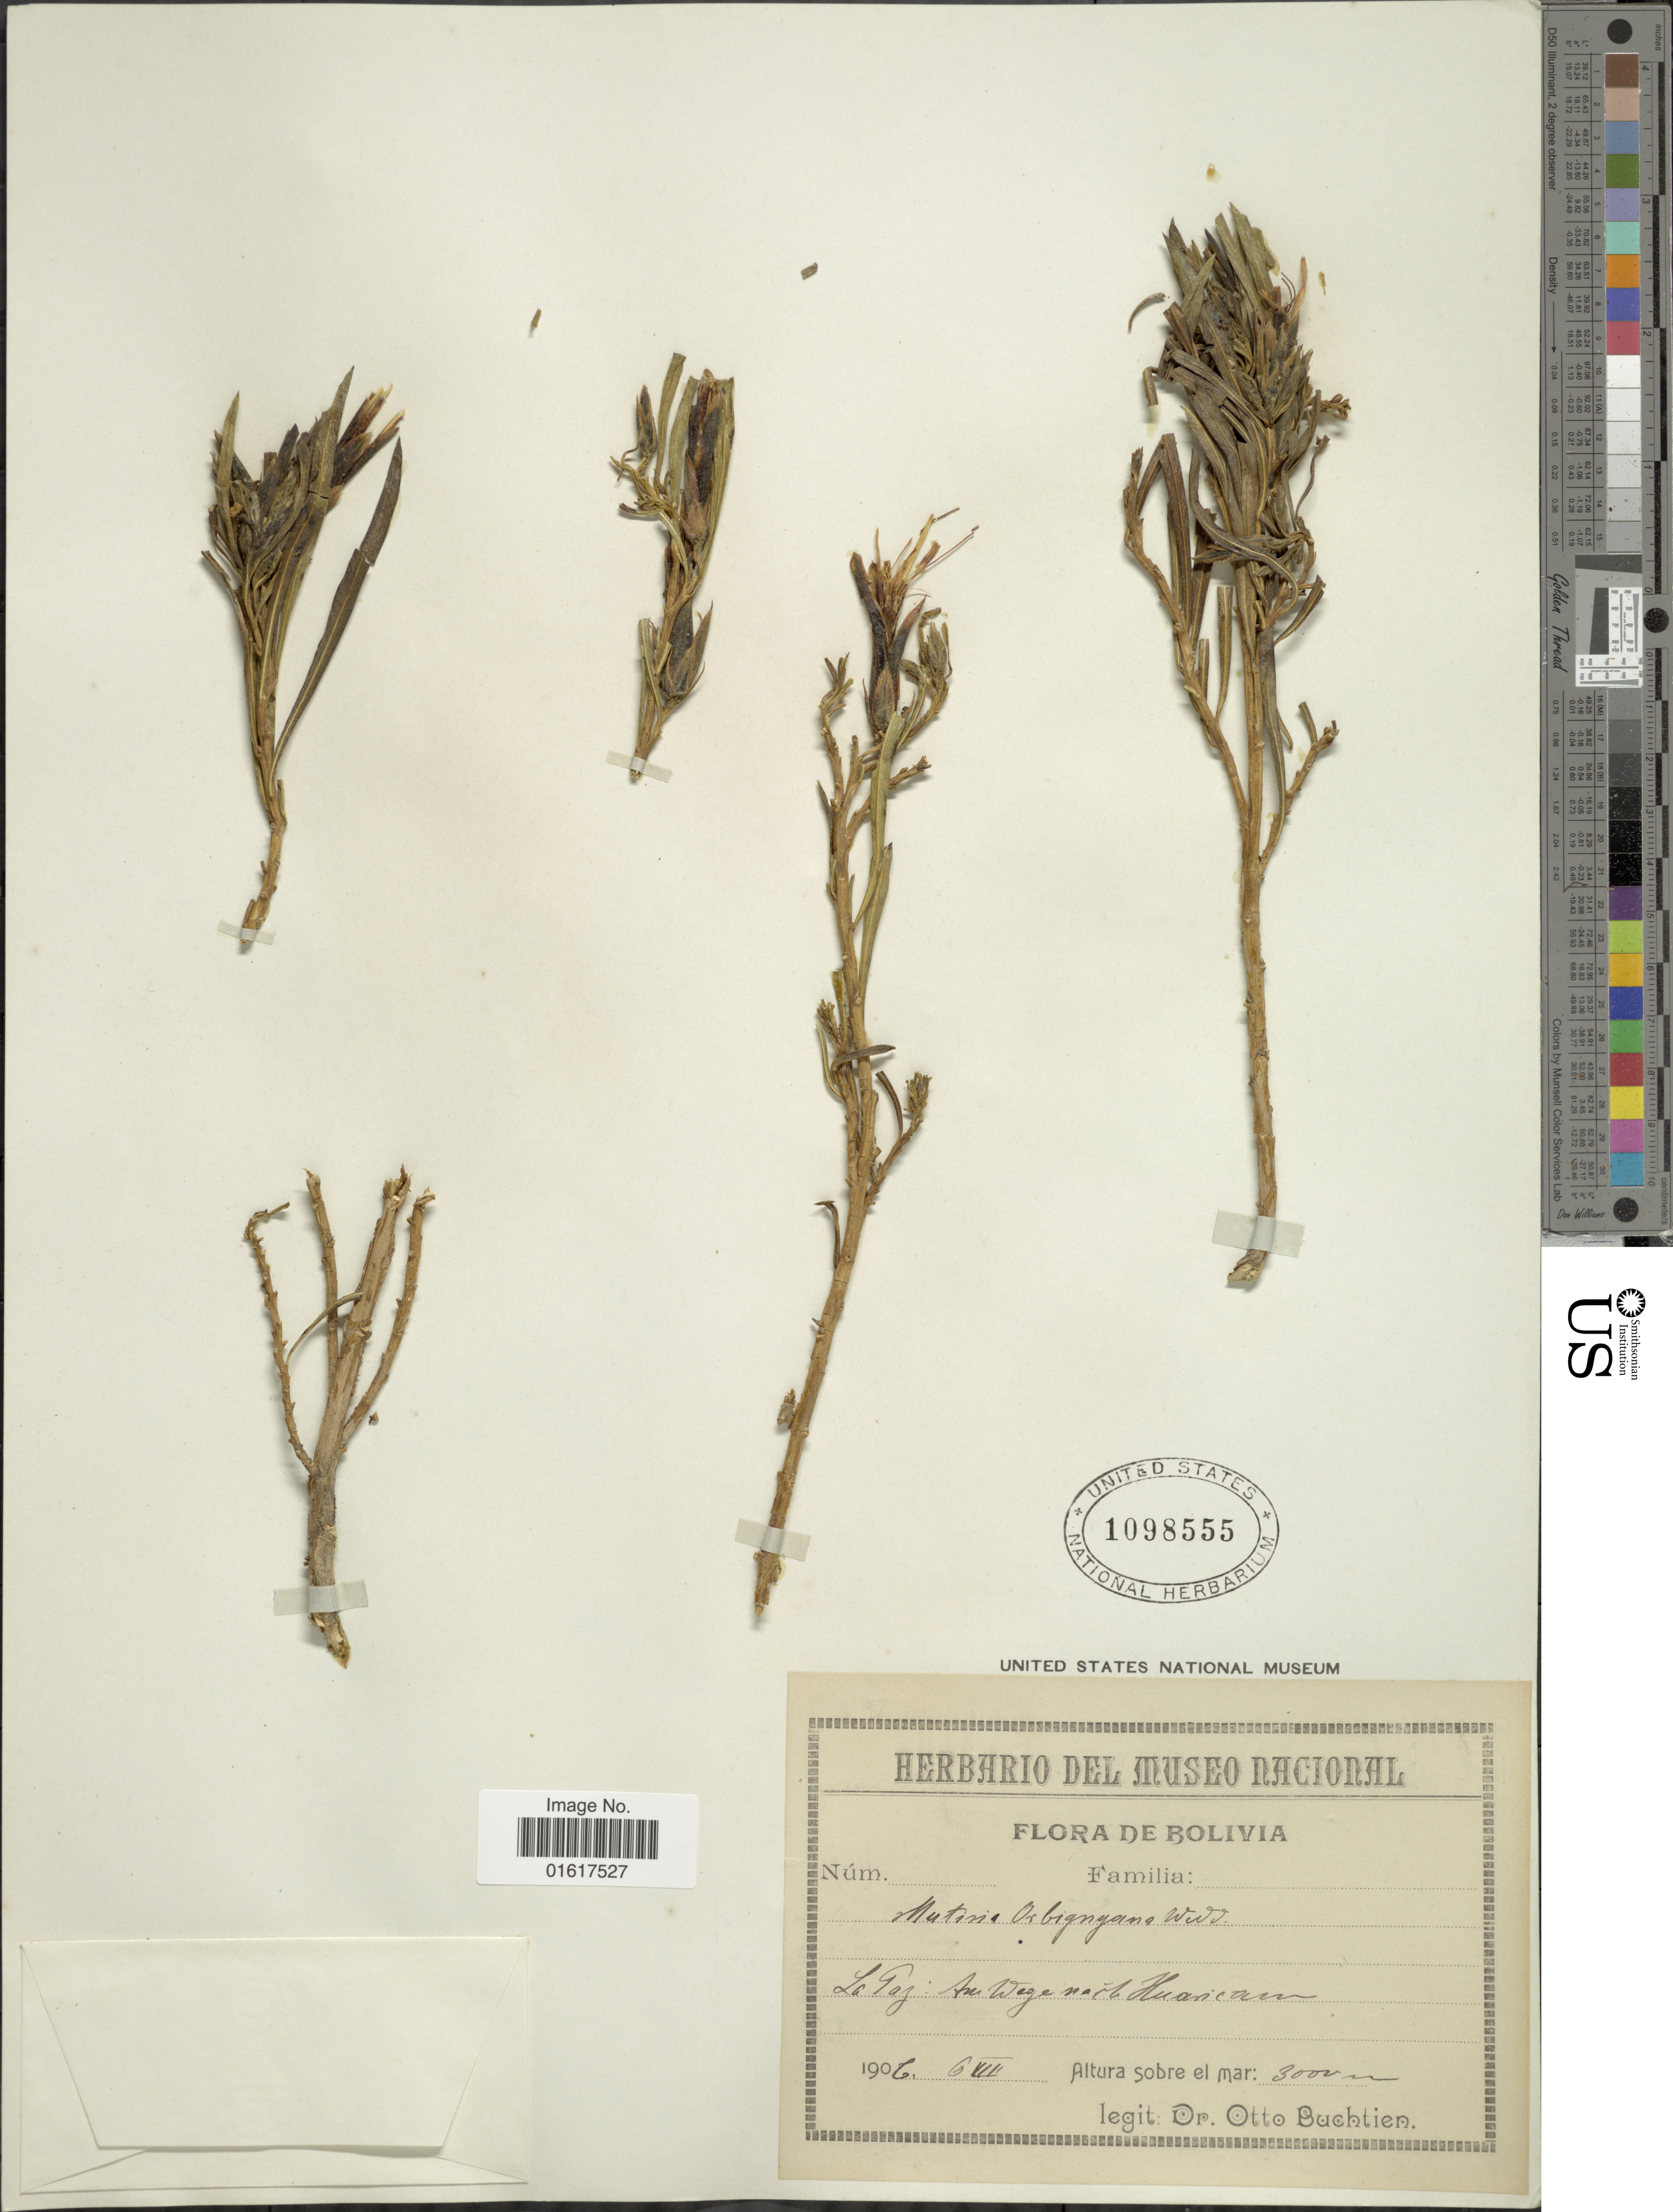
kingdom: Plantae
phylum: Tracheophyta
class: Magnoliopsida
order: Asterales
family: Asteraceae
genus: Mutisia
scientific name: Mutisia orbignyana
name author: Wedd.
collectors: O. Buchtien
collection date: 1906-07-06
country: Bolivia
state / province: La Paz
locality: An Wege nach Huanican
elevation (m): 3000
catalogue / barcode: US 1098555